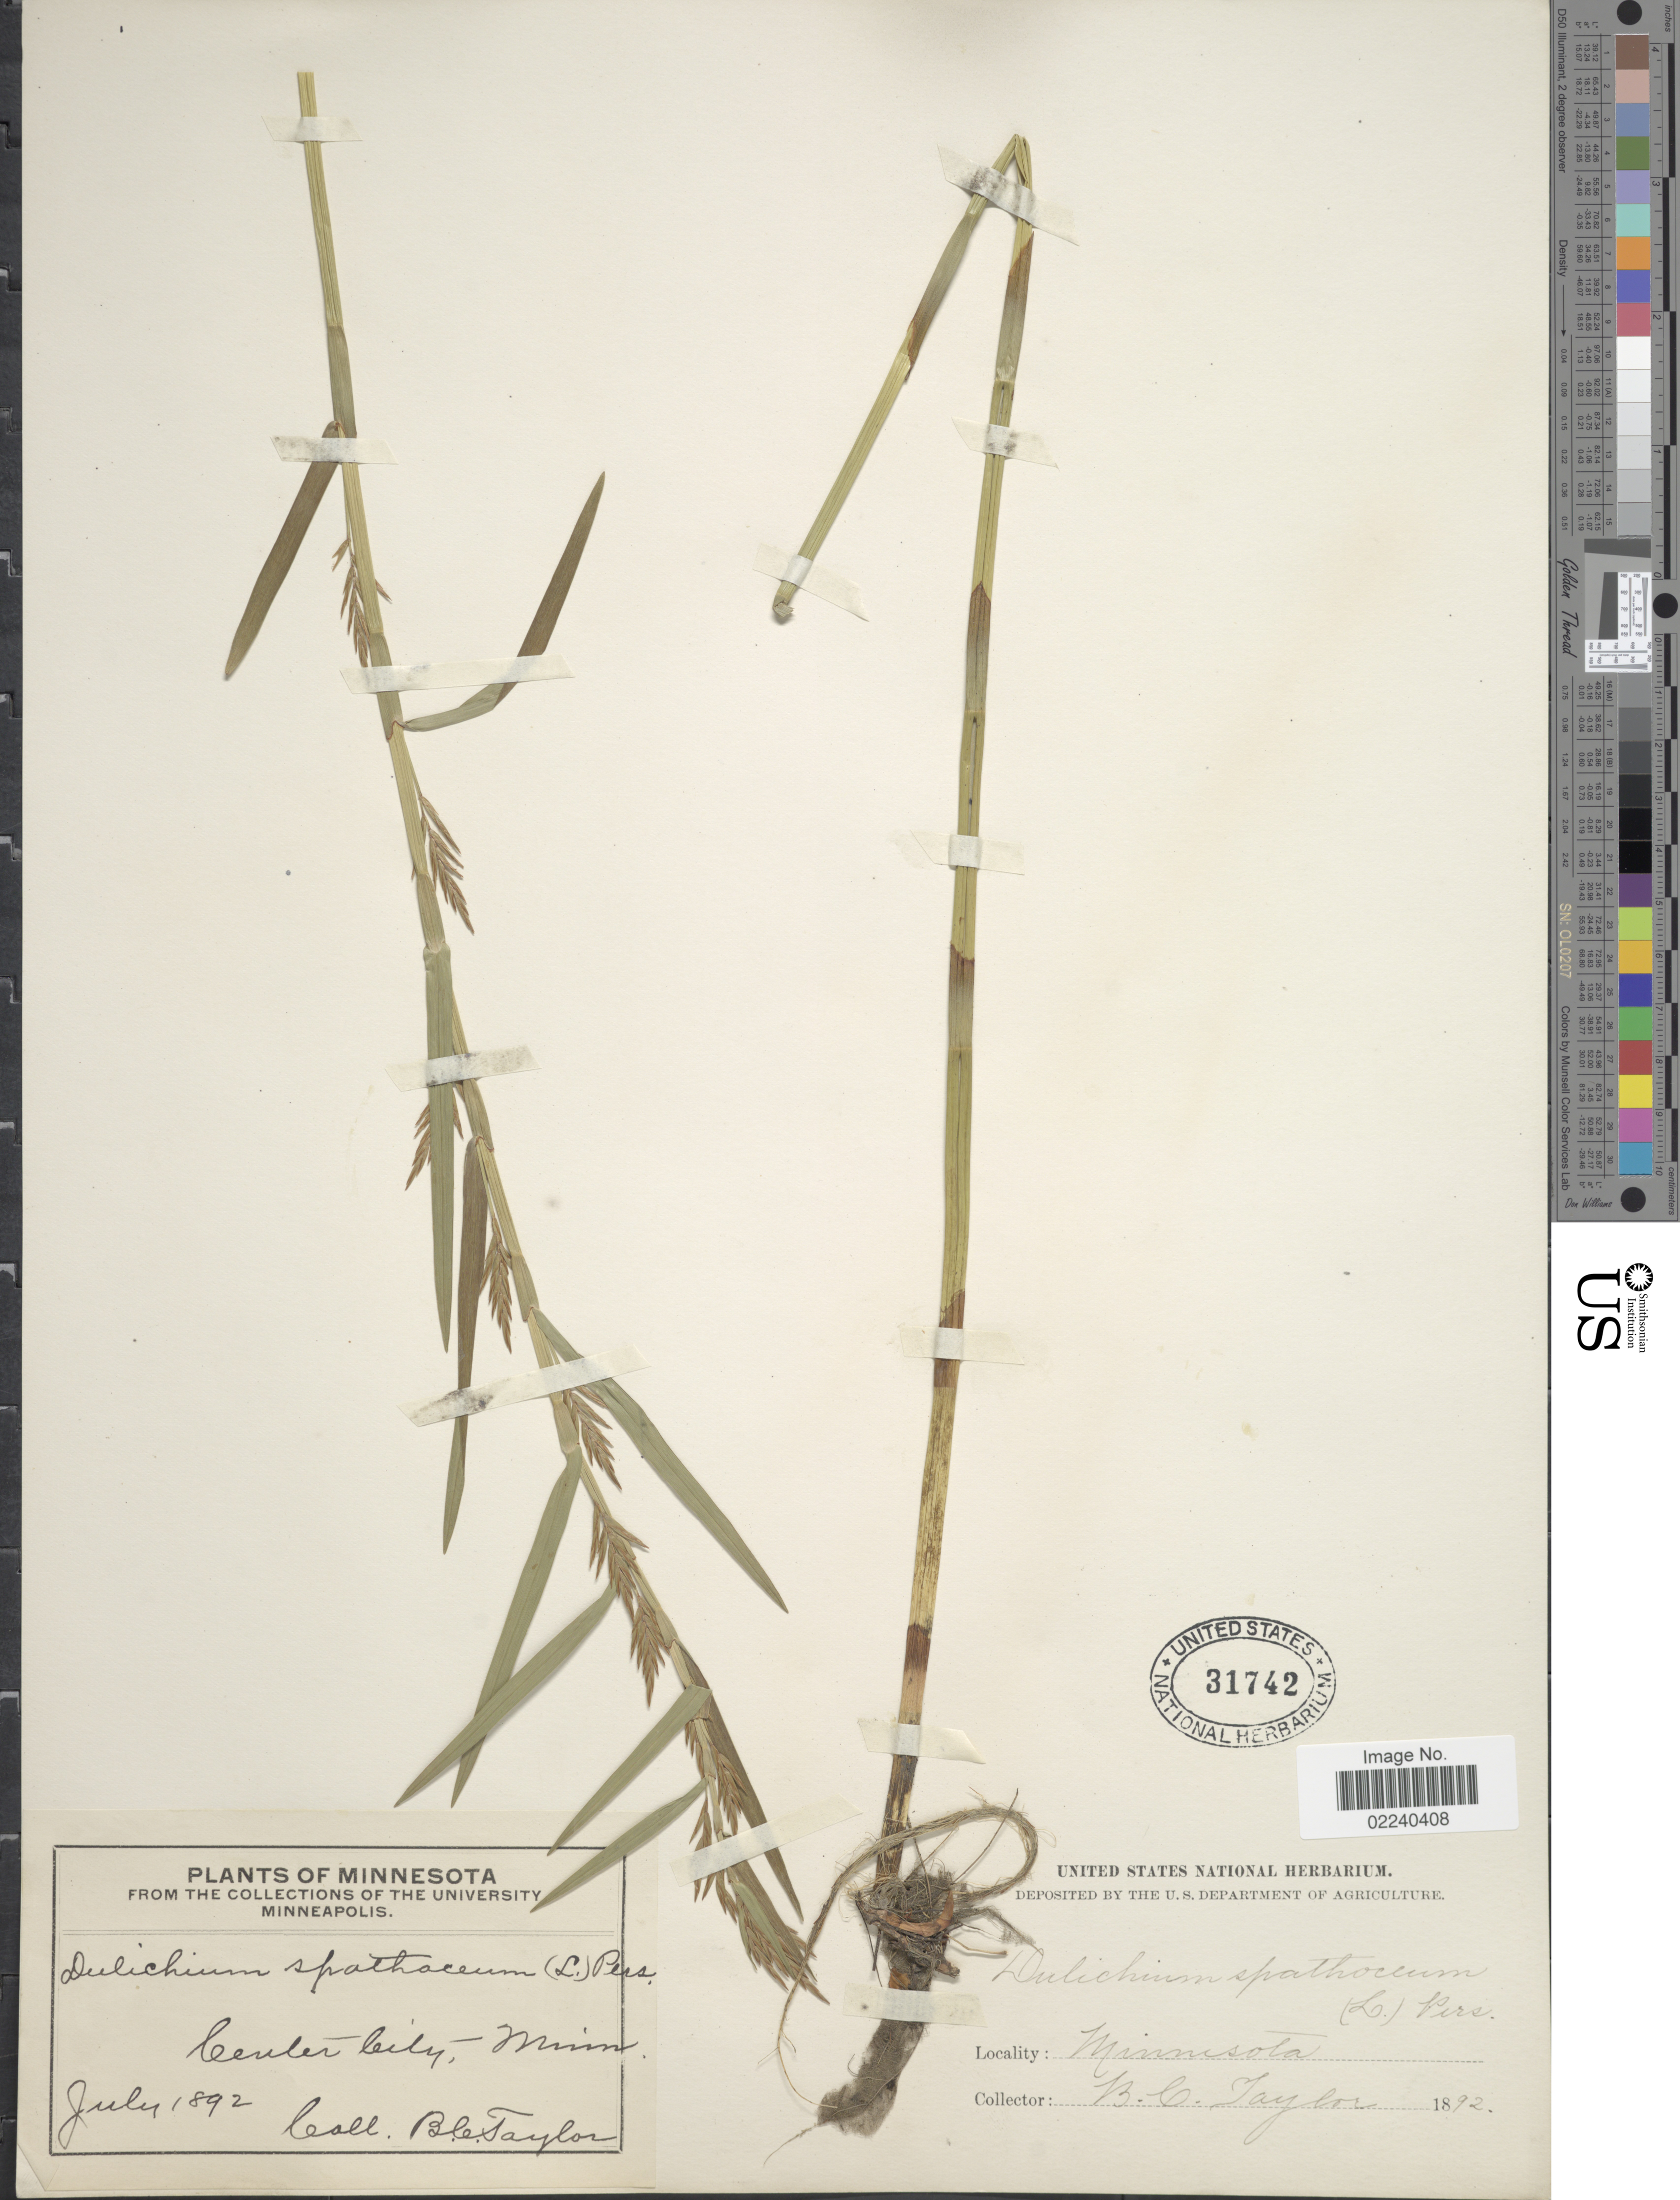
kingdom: Plantae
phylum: Tracheophyta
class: Liliopsida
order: Poales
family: Cyperaceae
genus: Dulichium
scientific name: Dulichium arundinaceum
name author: (L.) Britton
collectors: B. C. Taylor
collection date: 1892-07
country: United States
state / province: Minnesota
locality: Center City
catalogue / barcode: US 31742